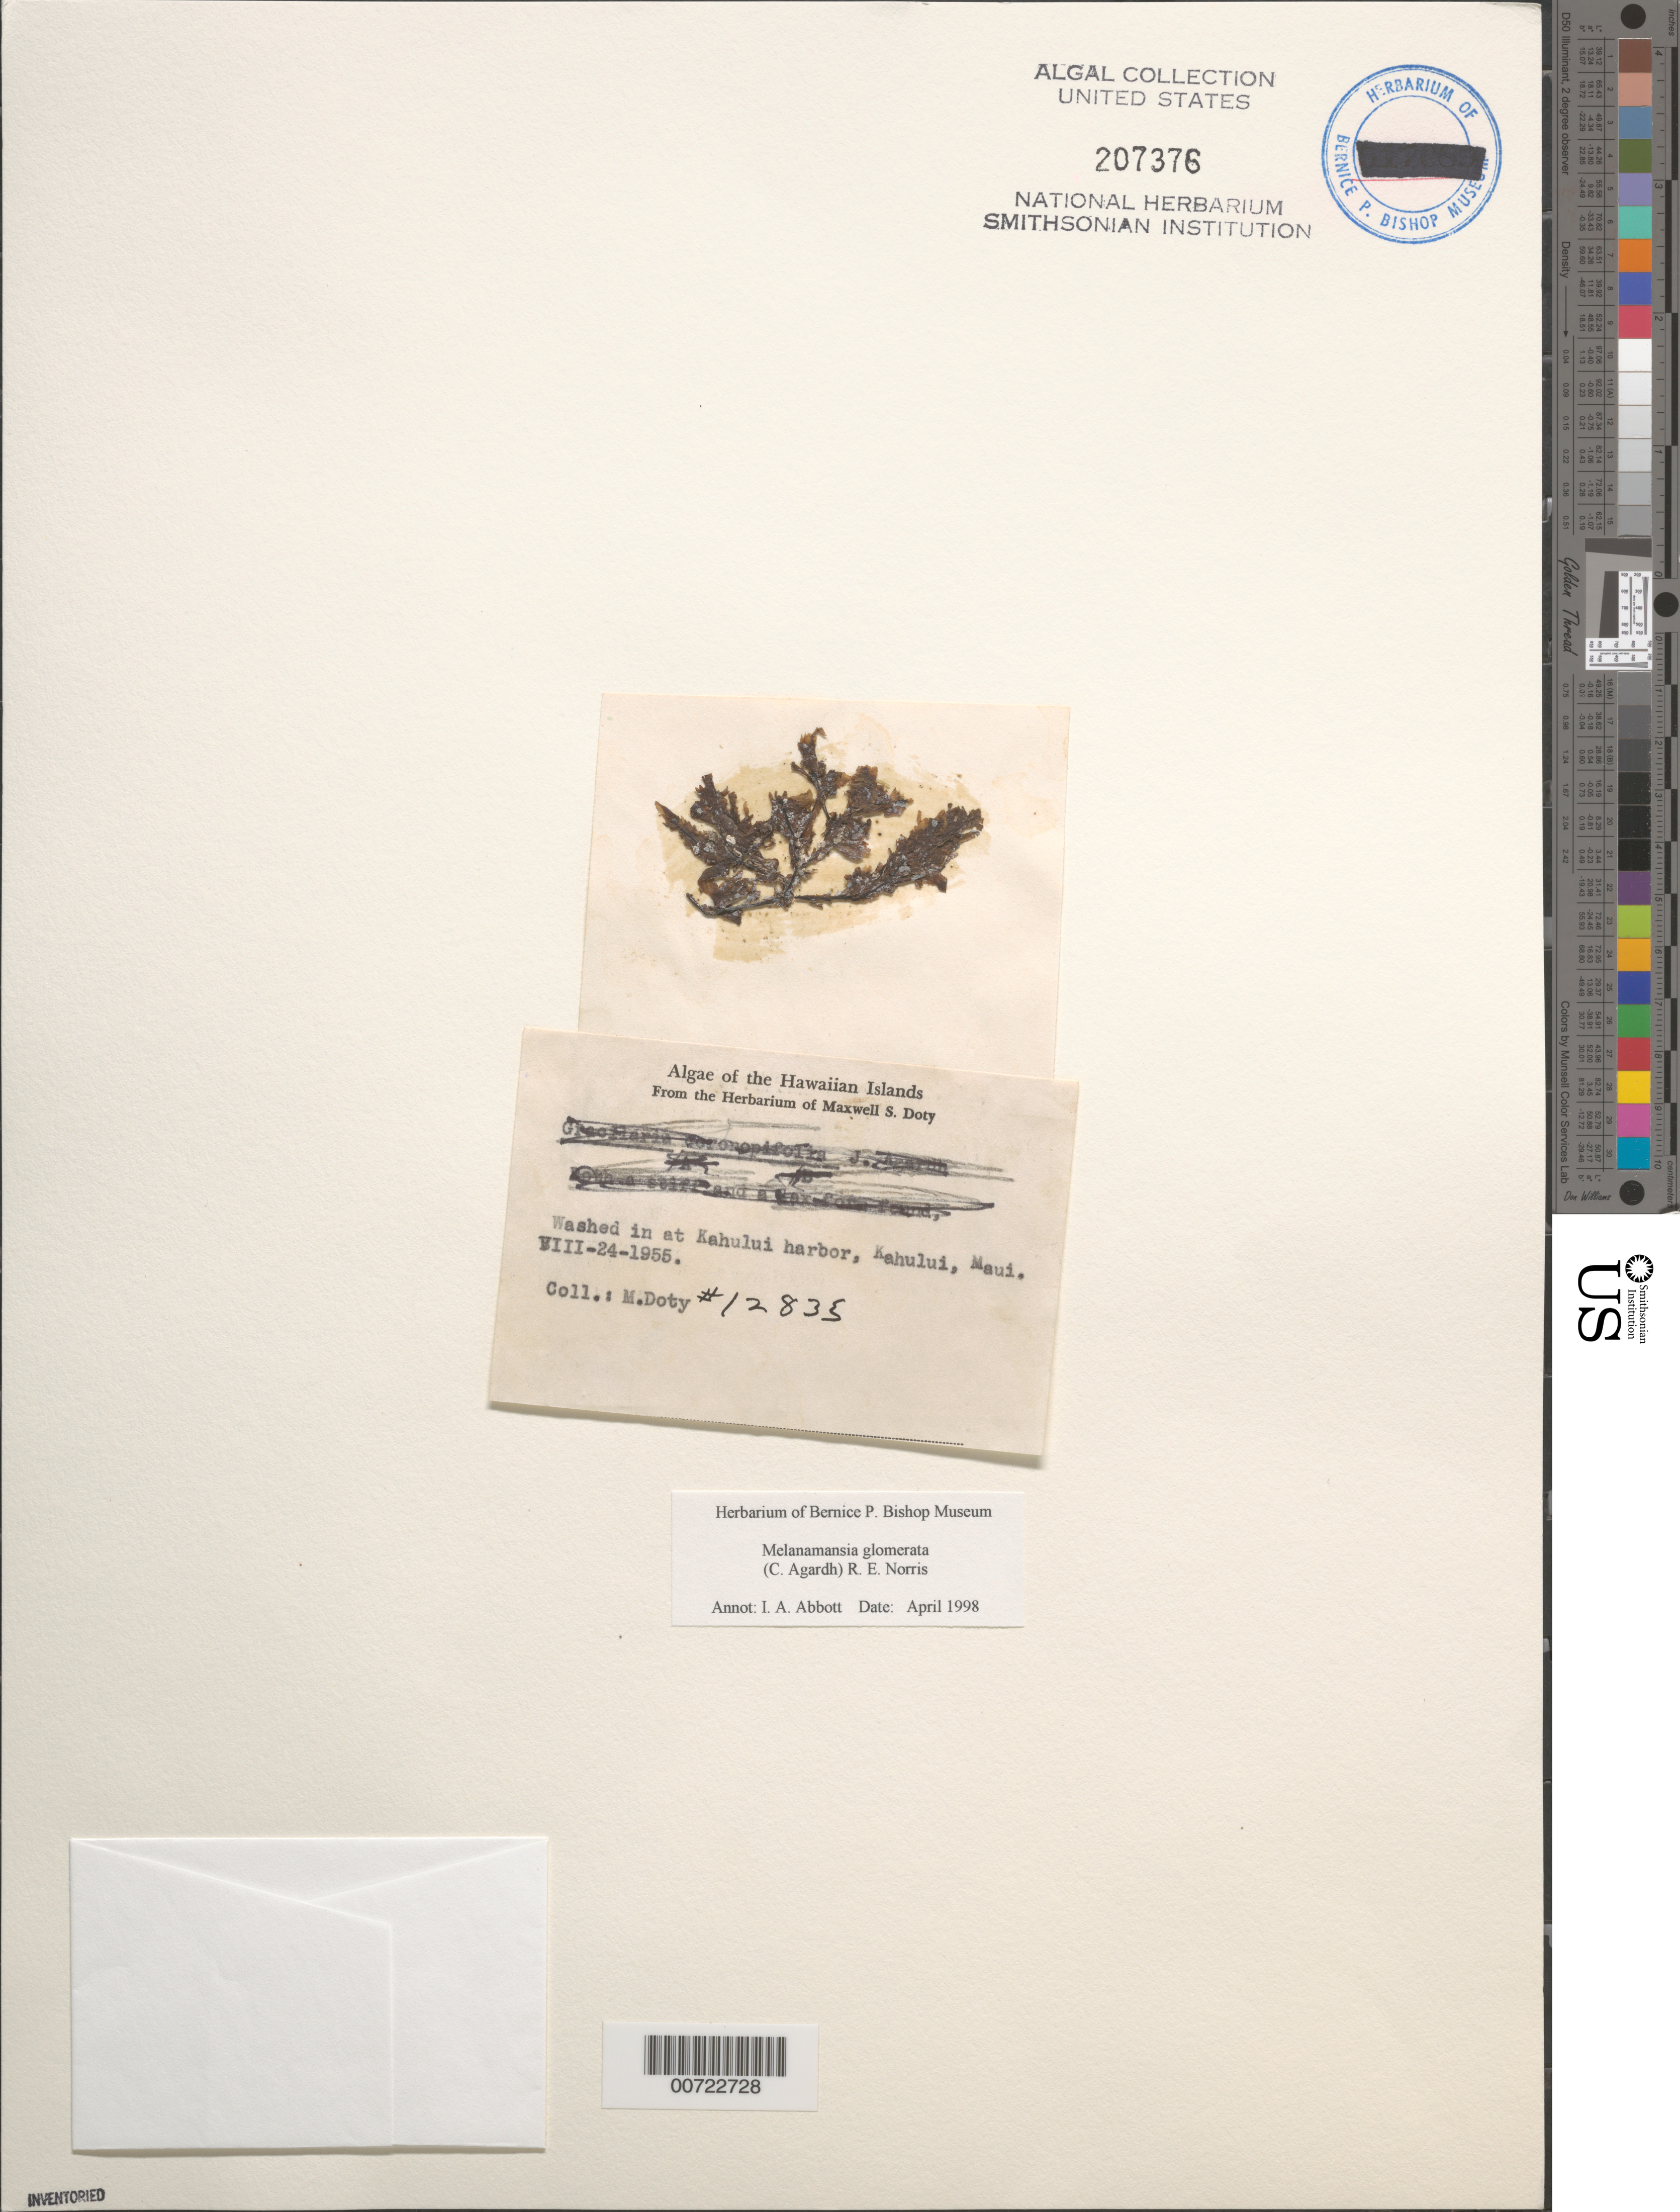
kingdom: Plantae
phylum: Rhodophyta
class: Florideophyceae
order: Ceramiales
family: Rhodomelaceae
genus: Amansia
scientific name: Amansia glomerata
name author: C. Agardh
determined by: Algae name updating Project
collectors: M. S. Doty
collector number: MSD 12835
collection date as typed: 24 Aug 1955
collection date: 1955-08-24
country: United States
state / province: Hawaii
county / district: Maui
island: Maui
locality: Kahului, Kahului Harbor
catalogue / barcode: US 207376